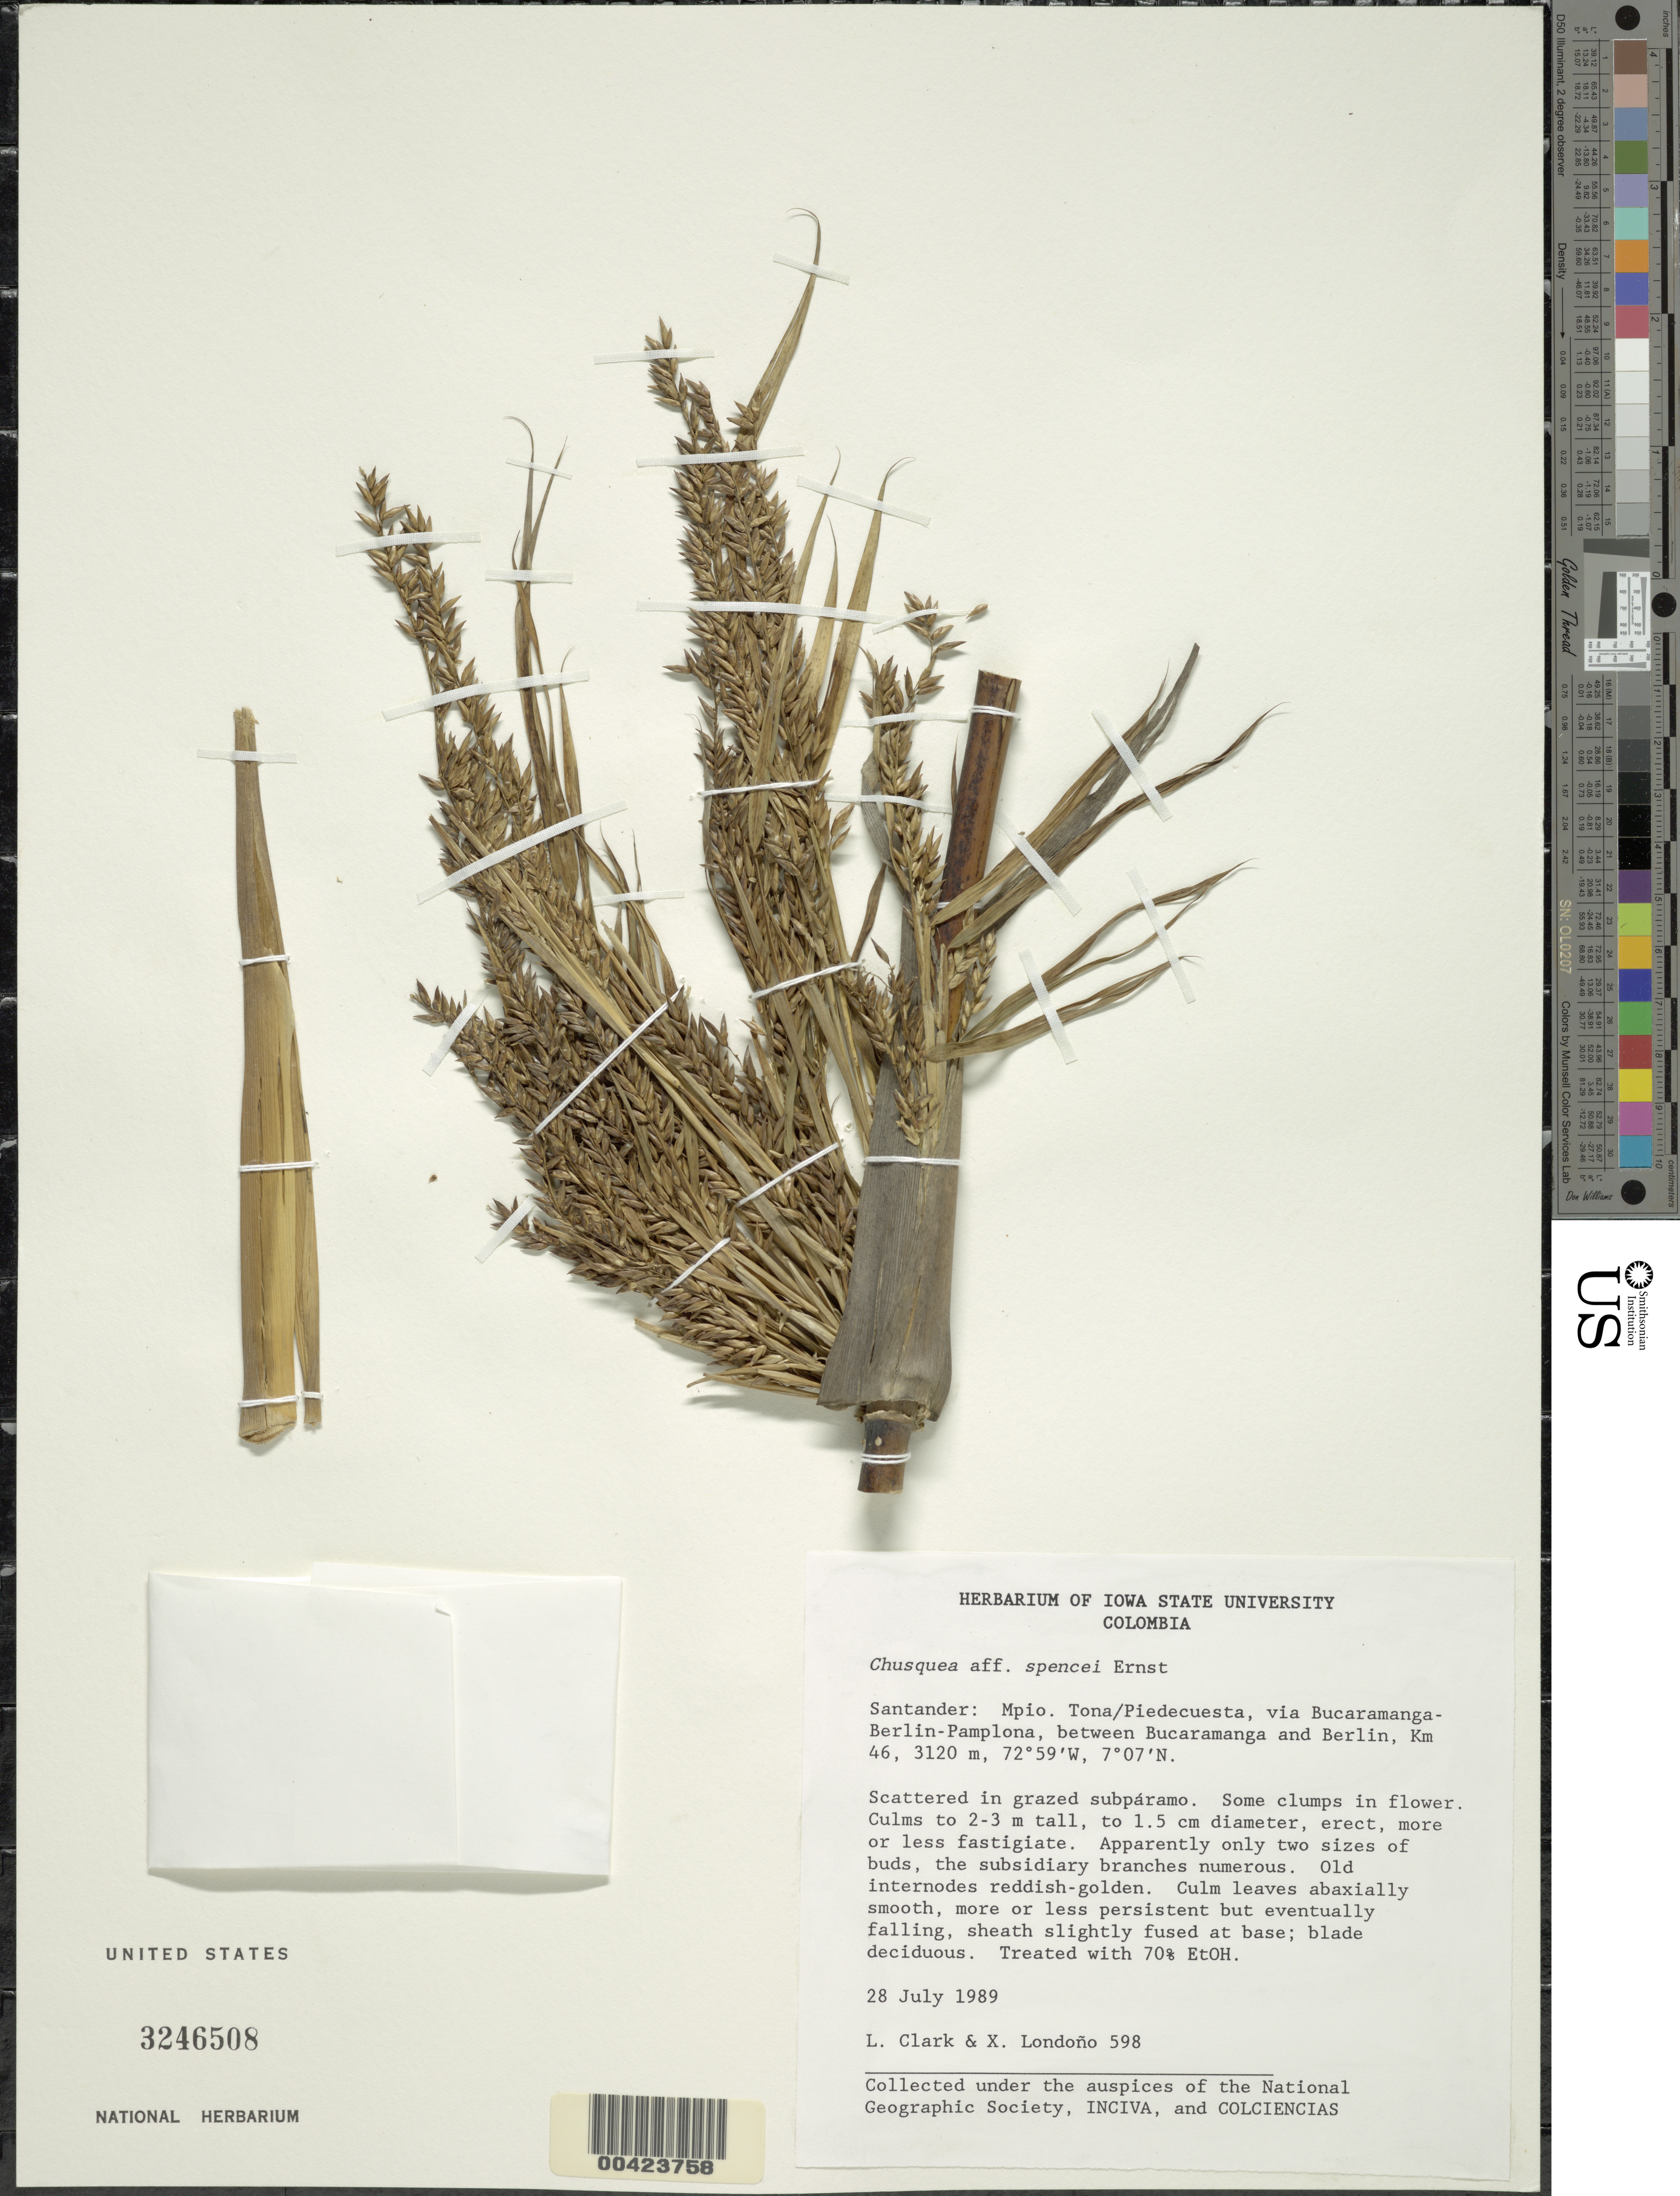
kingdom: Plantae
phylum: Tracheophyta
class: Liliopsida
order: Poales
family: Poaceae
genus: Chusquea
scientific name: Chusquea spencei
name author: Ernst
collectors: L. G. Clark & X. Londoño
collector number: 598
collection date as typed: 28 Jul 1989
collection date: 1989-07-28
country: Colombia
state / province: Santander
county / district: Piedecuesta / Tona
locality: Bucaramanga and Berlin, between; via Bucaramanga - Berlin - Pamplona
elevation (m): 3120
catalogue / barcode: US 3246508